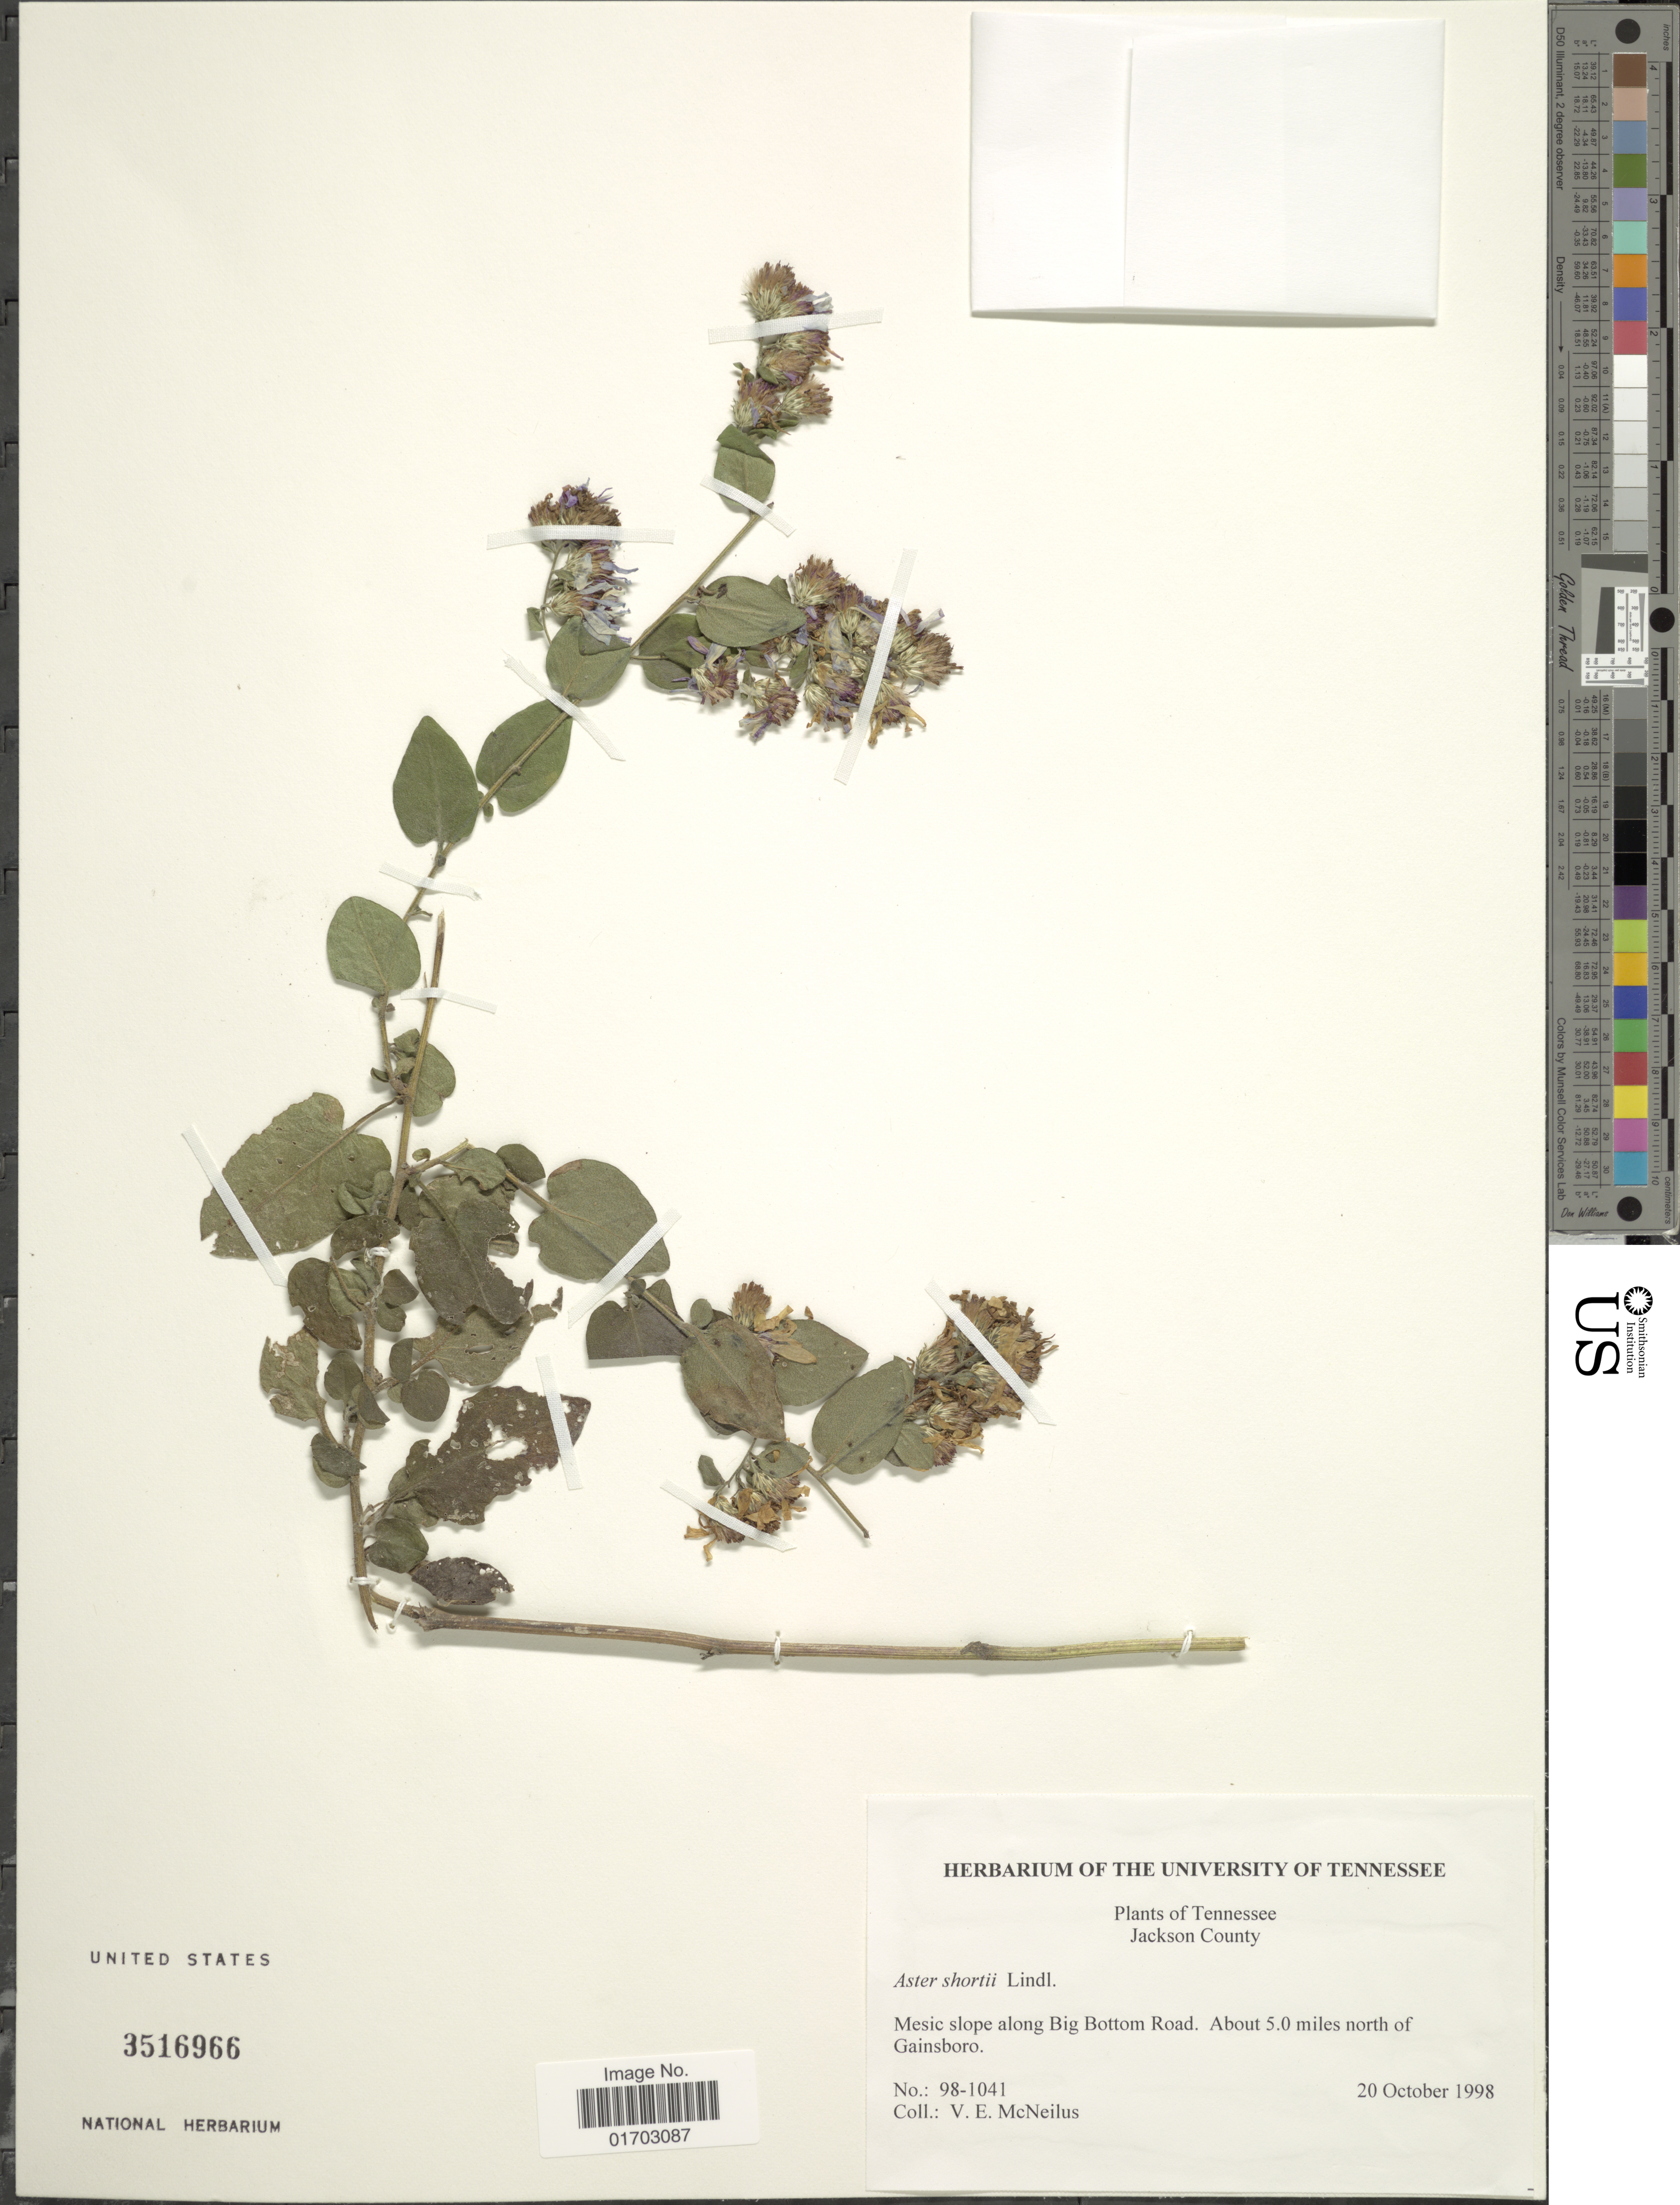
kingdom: Plantae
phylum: Tracheophyta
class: Magnoliopsida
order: Asterales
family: Asteraceae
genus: Symphyotrichum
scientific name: Symphyotrichum shortii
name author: (Lindl.) G.L. Nesom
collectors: V. Mcneilus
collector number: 98-1041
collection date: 1998-10-20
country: United States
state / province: Tennessee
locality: Jackson County, Mesic slope along Big Bottom Road, About 5.0 miles north of Gainsboro.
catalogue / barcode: US 3516966